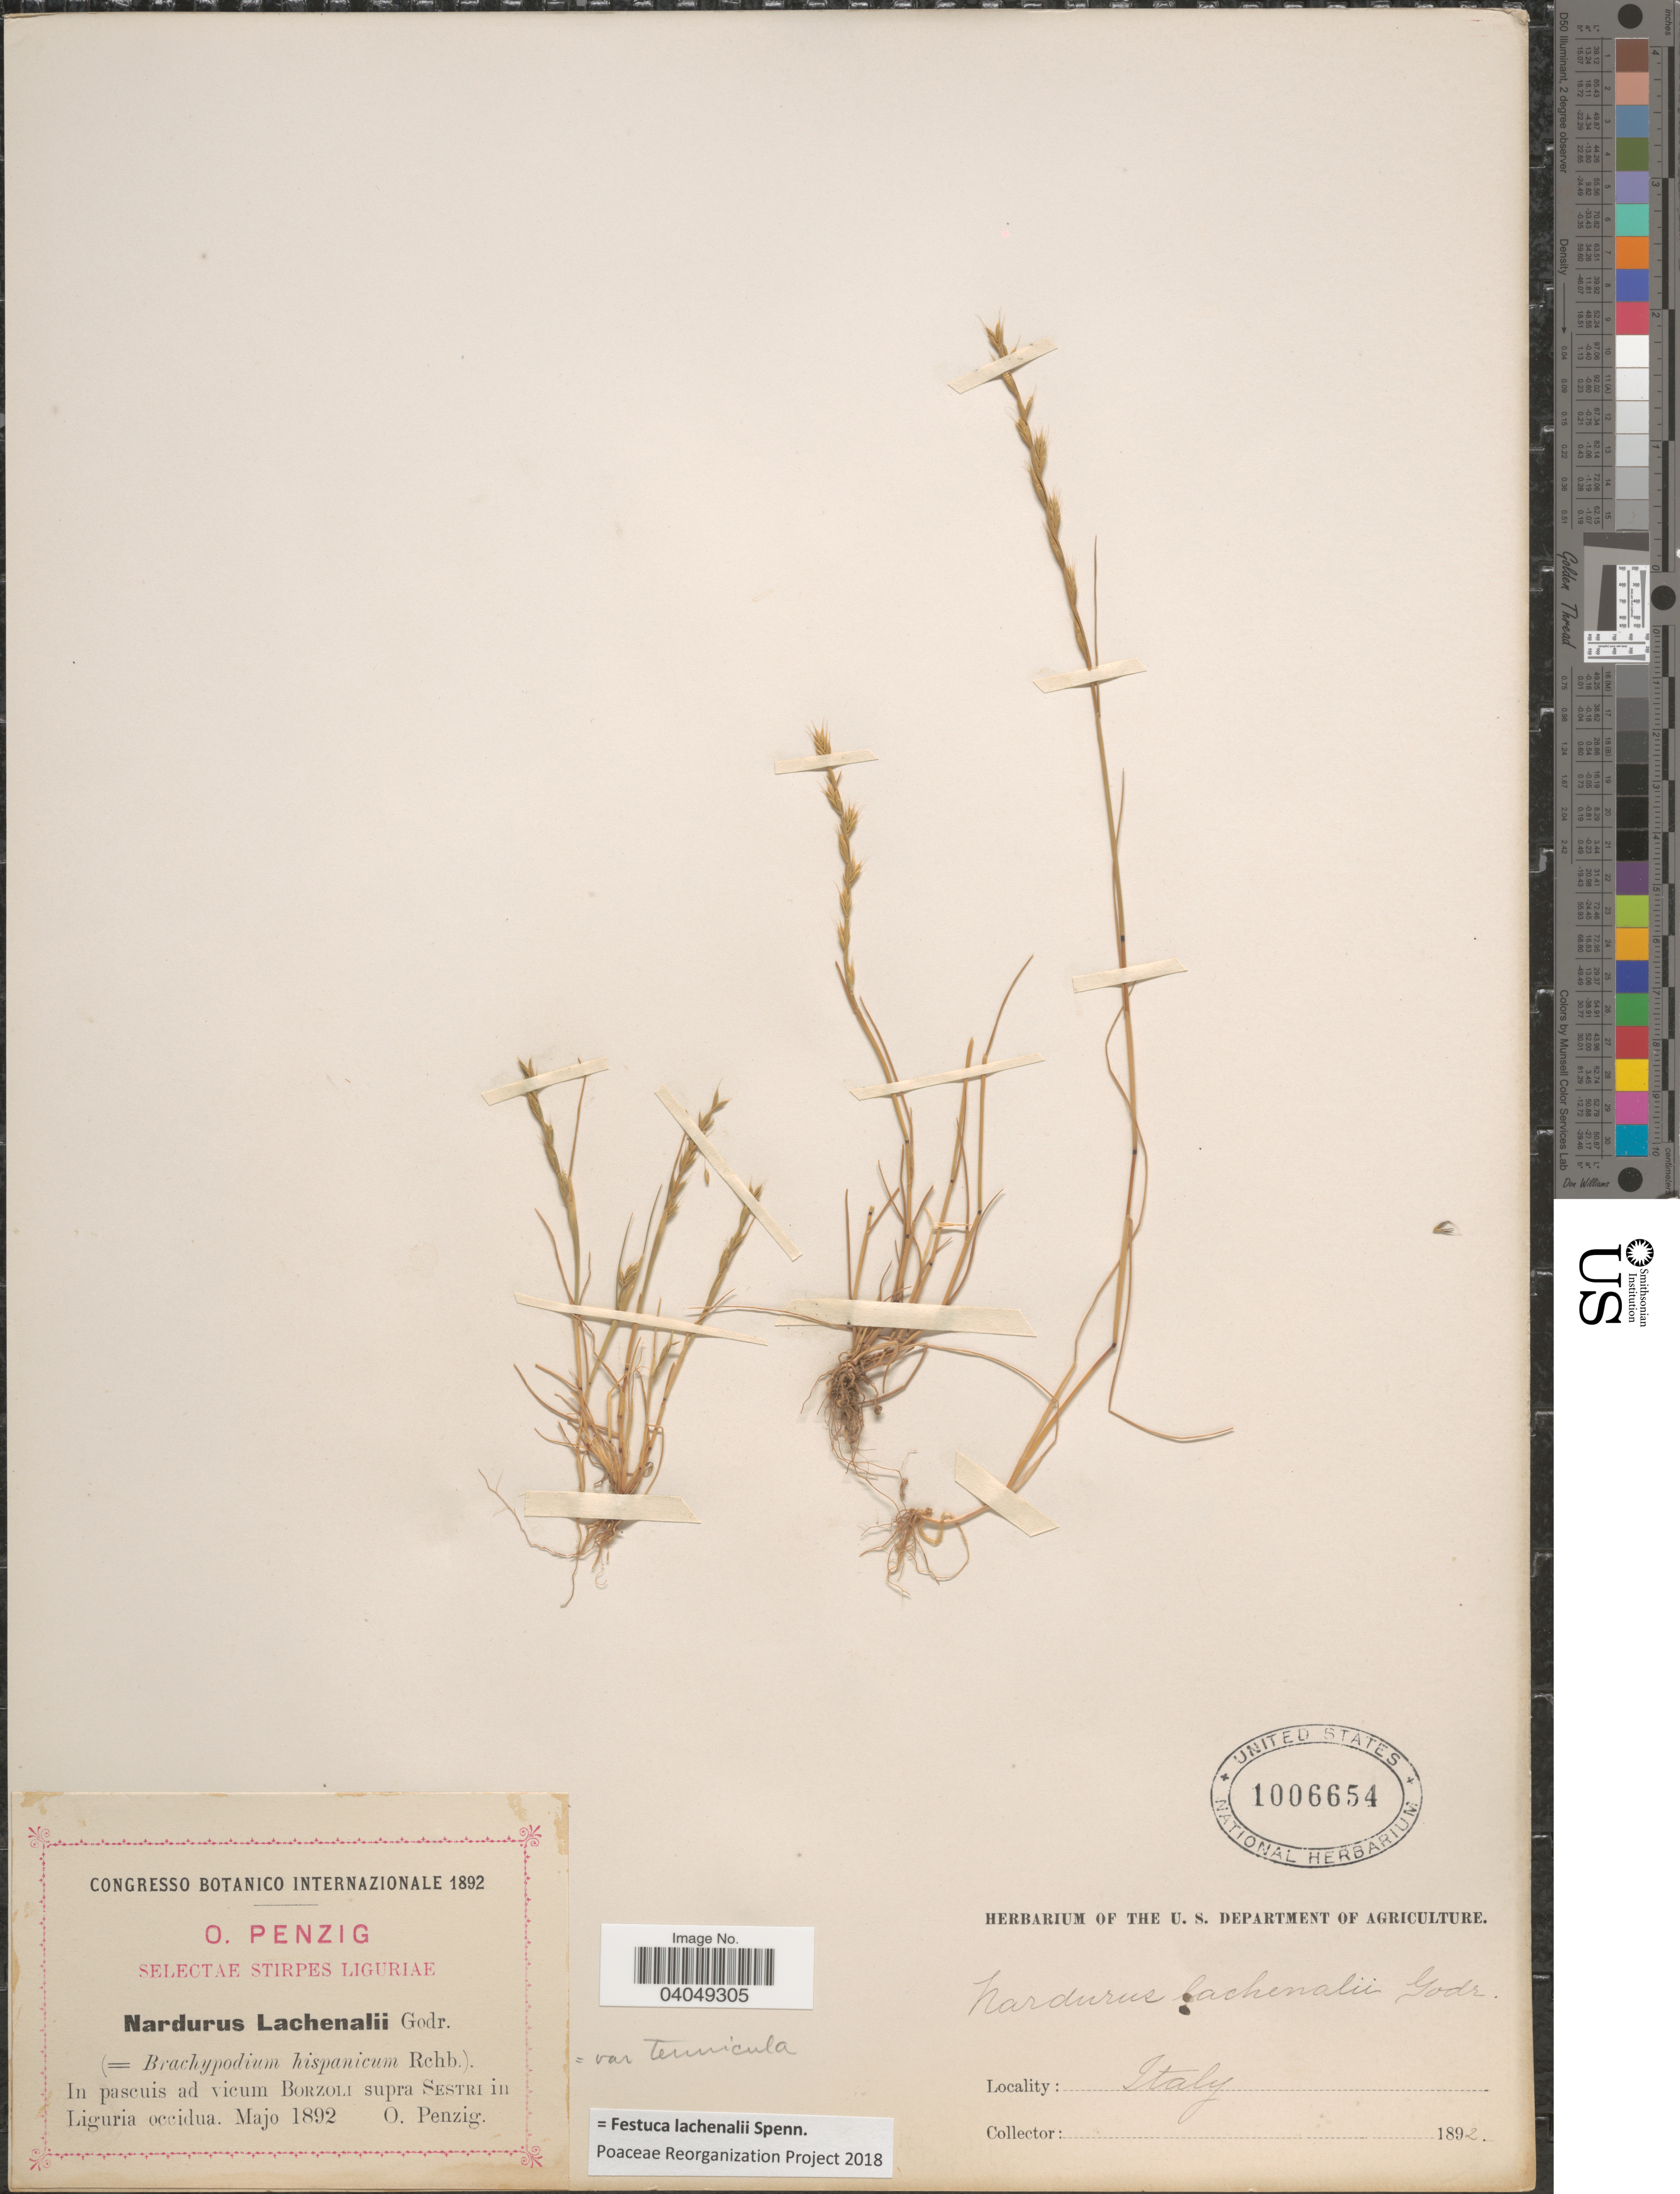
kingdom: Plantae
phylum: Tracheophyta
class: Liliopsida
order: Poales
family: Poaceae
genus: Festuca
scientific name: Festuca lachenalii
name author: Spenn.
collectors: O. Penzig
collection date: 1892-05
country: Italy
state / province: Liguria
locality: In pascuis ad vicum Borzoli supra Sestri in Liguria occidua.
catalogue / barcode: US 1006654